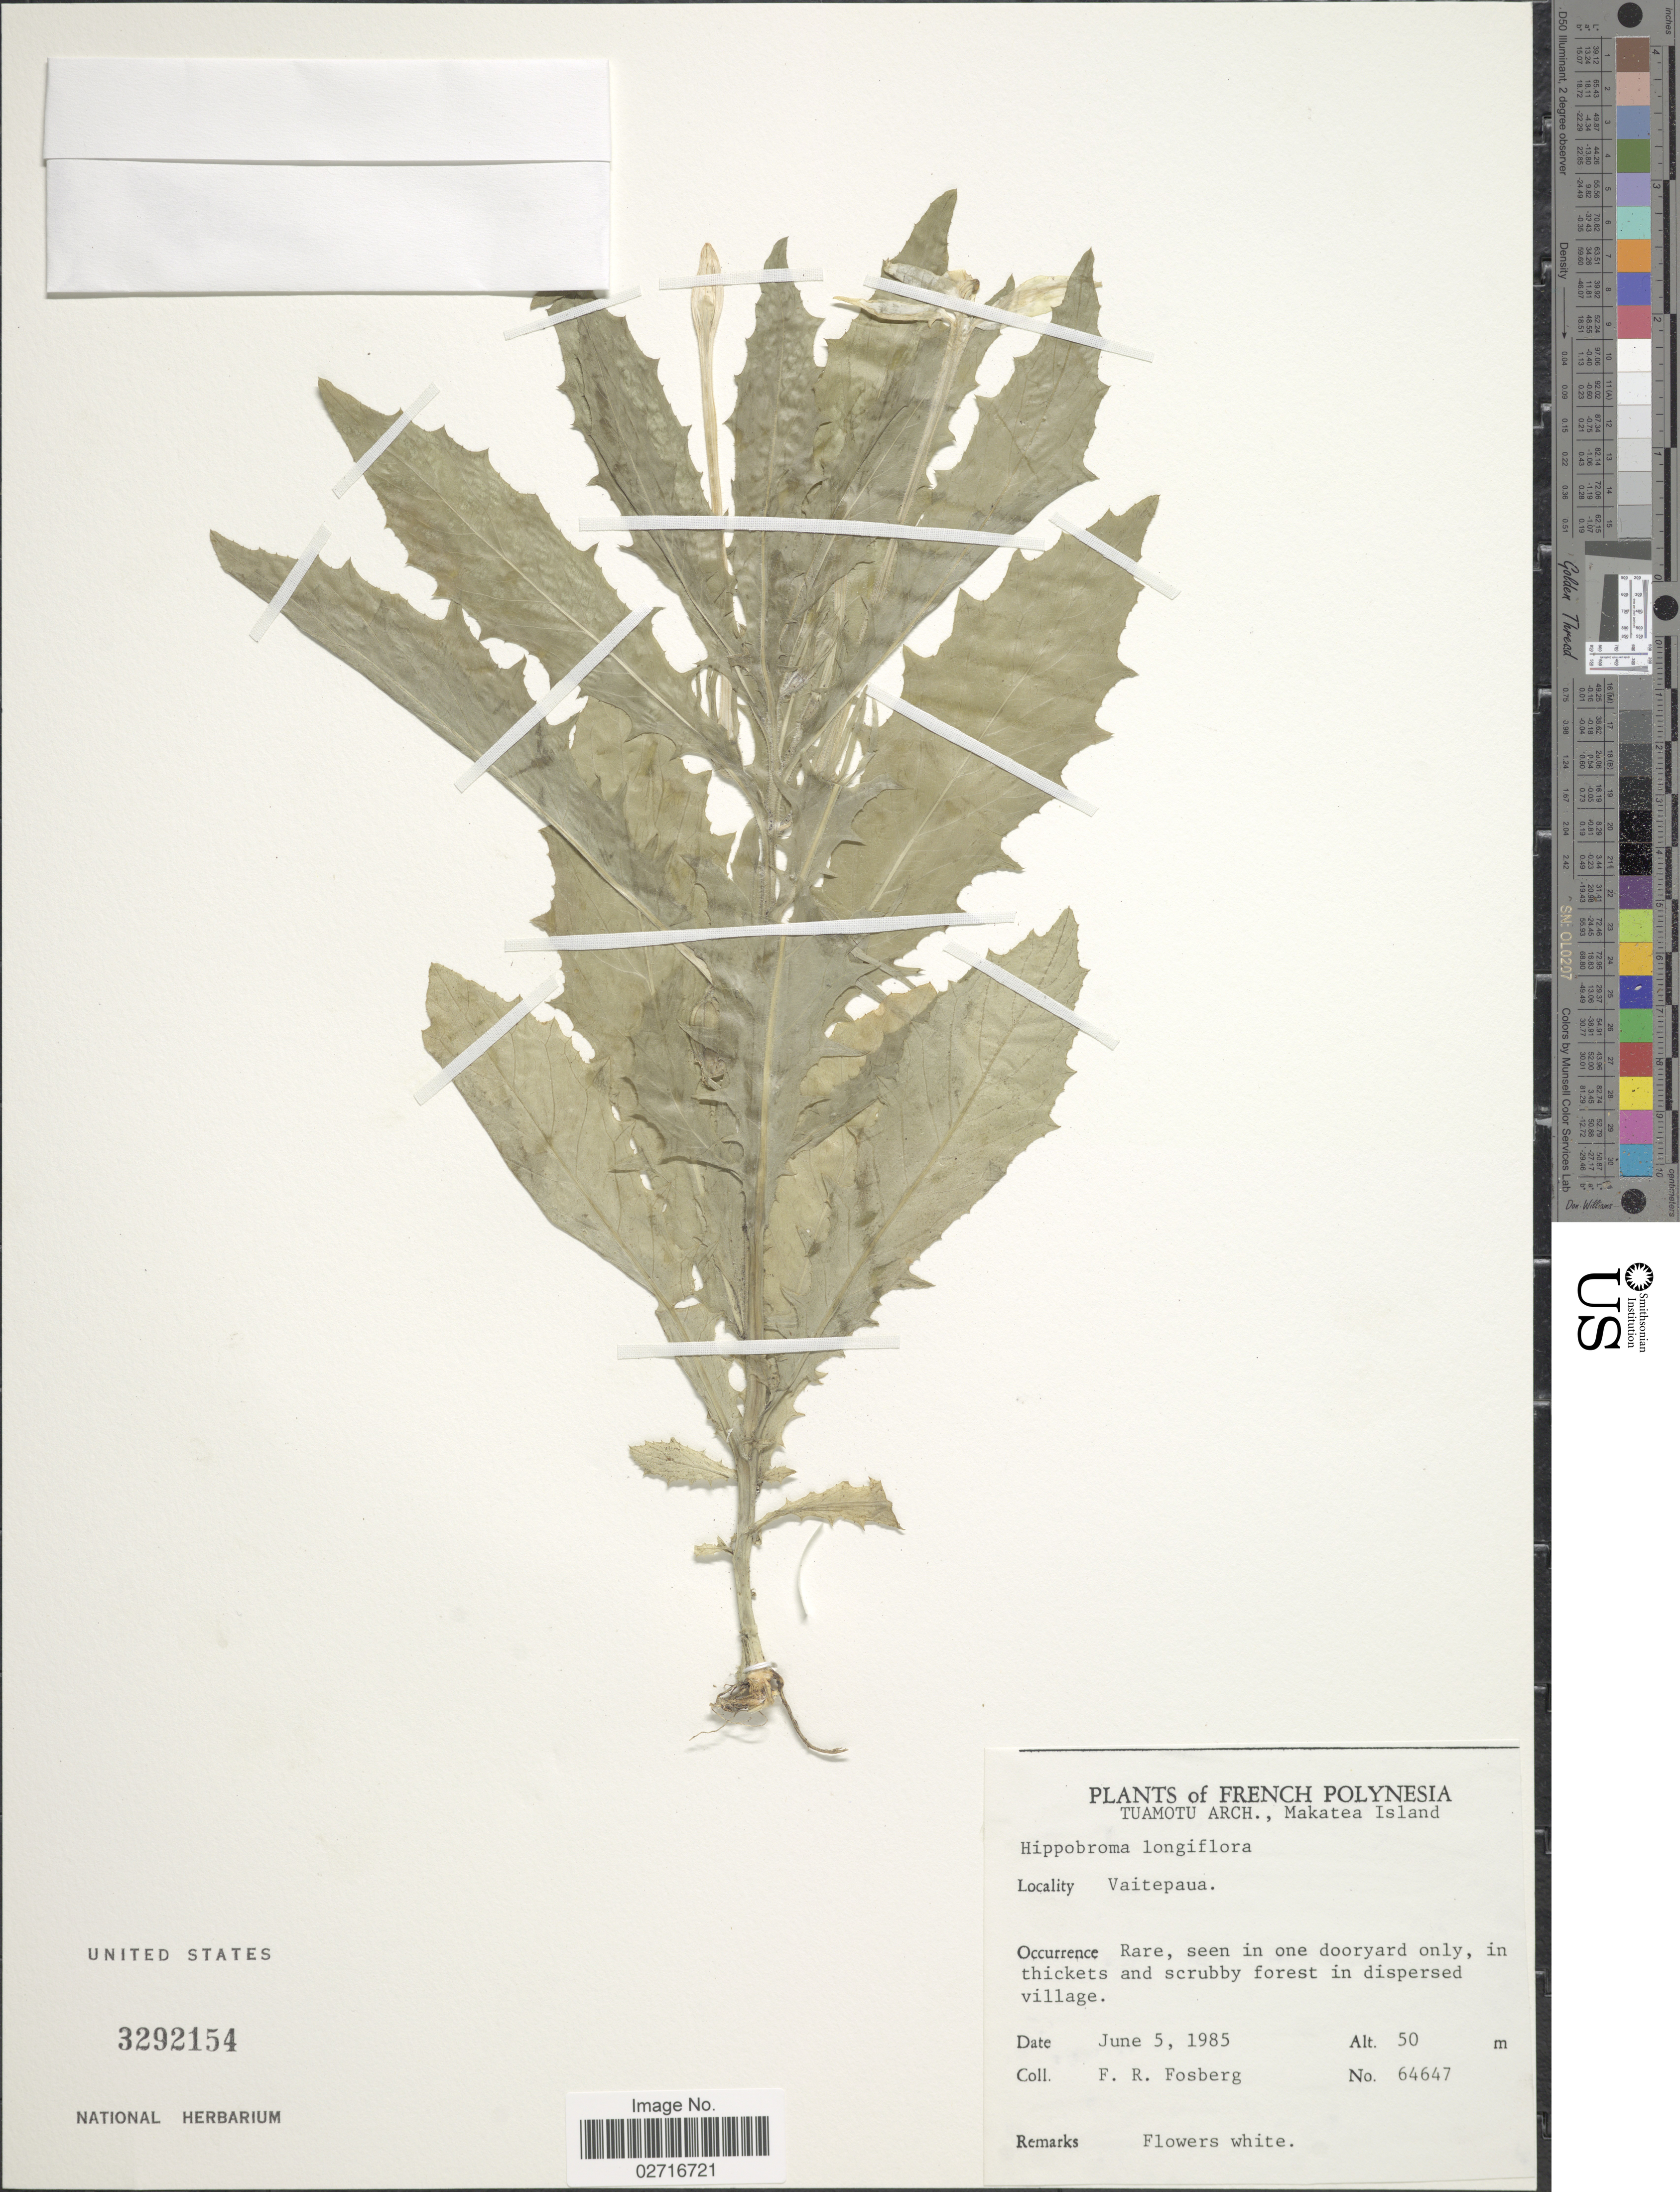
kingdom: Plantae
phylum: Tracheophyta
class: Magnoliopsida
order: Asterales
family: Campanulaceae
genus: Hippobroma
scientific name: Hippobroma longiflora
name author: (L.) G. Don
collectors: F. R. Fosberg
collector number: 64647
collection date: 1985-06-05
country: French Polynesia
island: Makatea [Aurora]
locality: Tuamotu Arch., Makatea Island, Vaitepaua, in dispersed village.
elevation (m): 50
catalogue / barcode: US 3292154